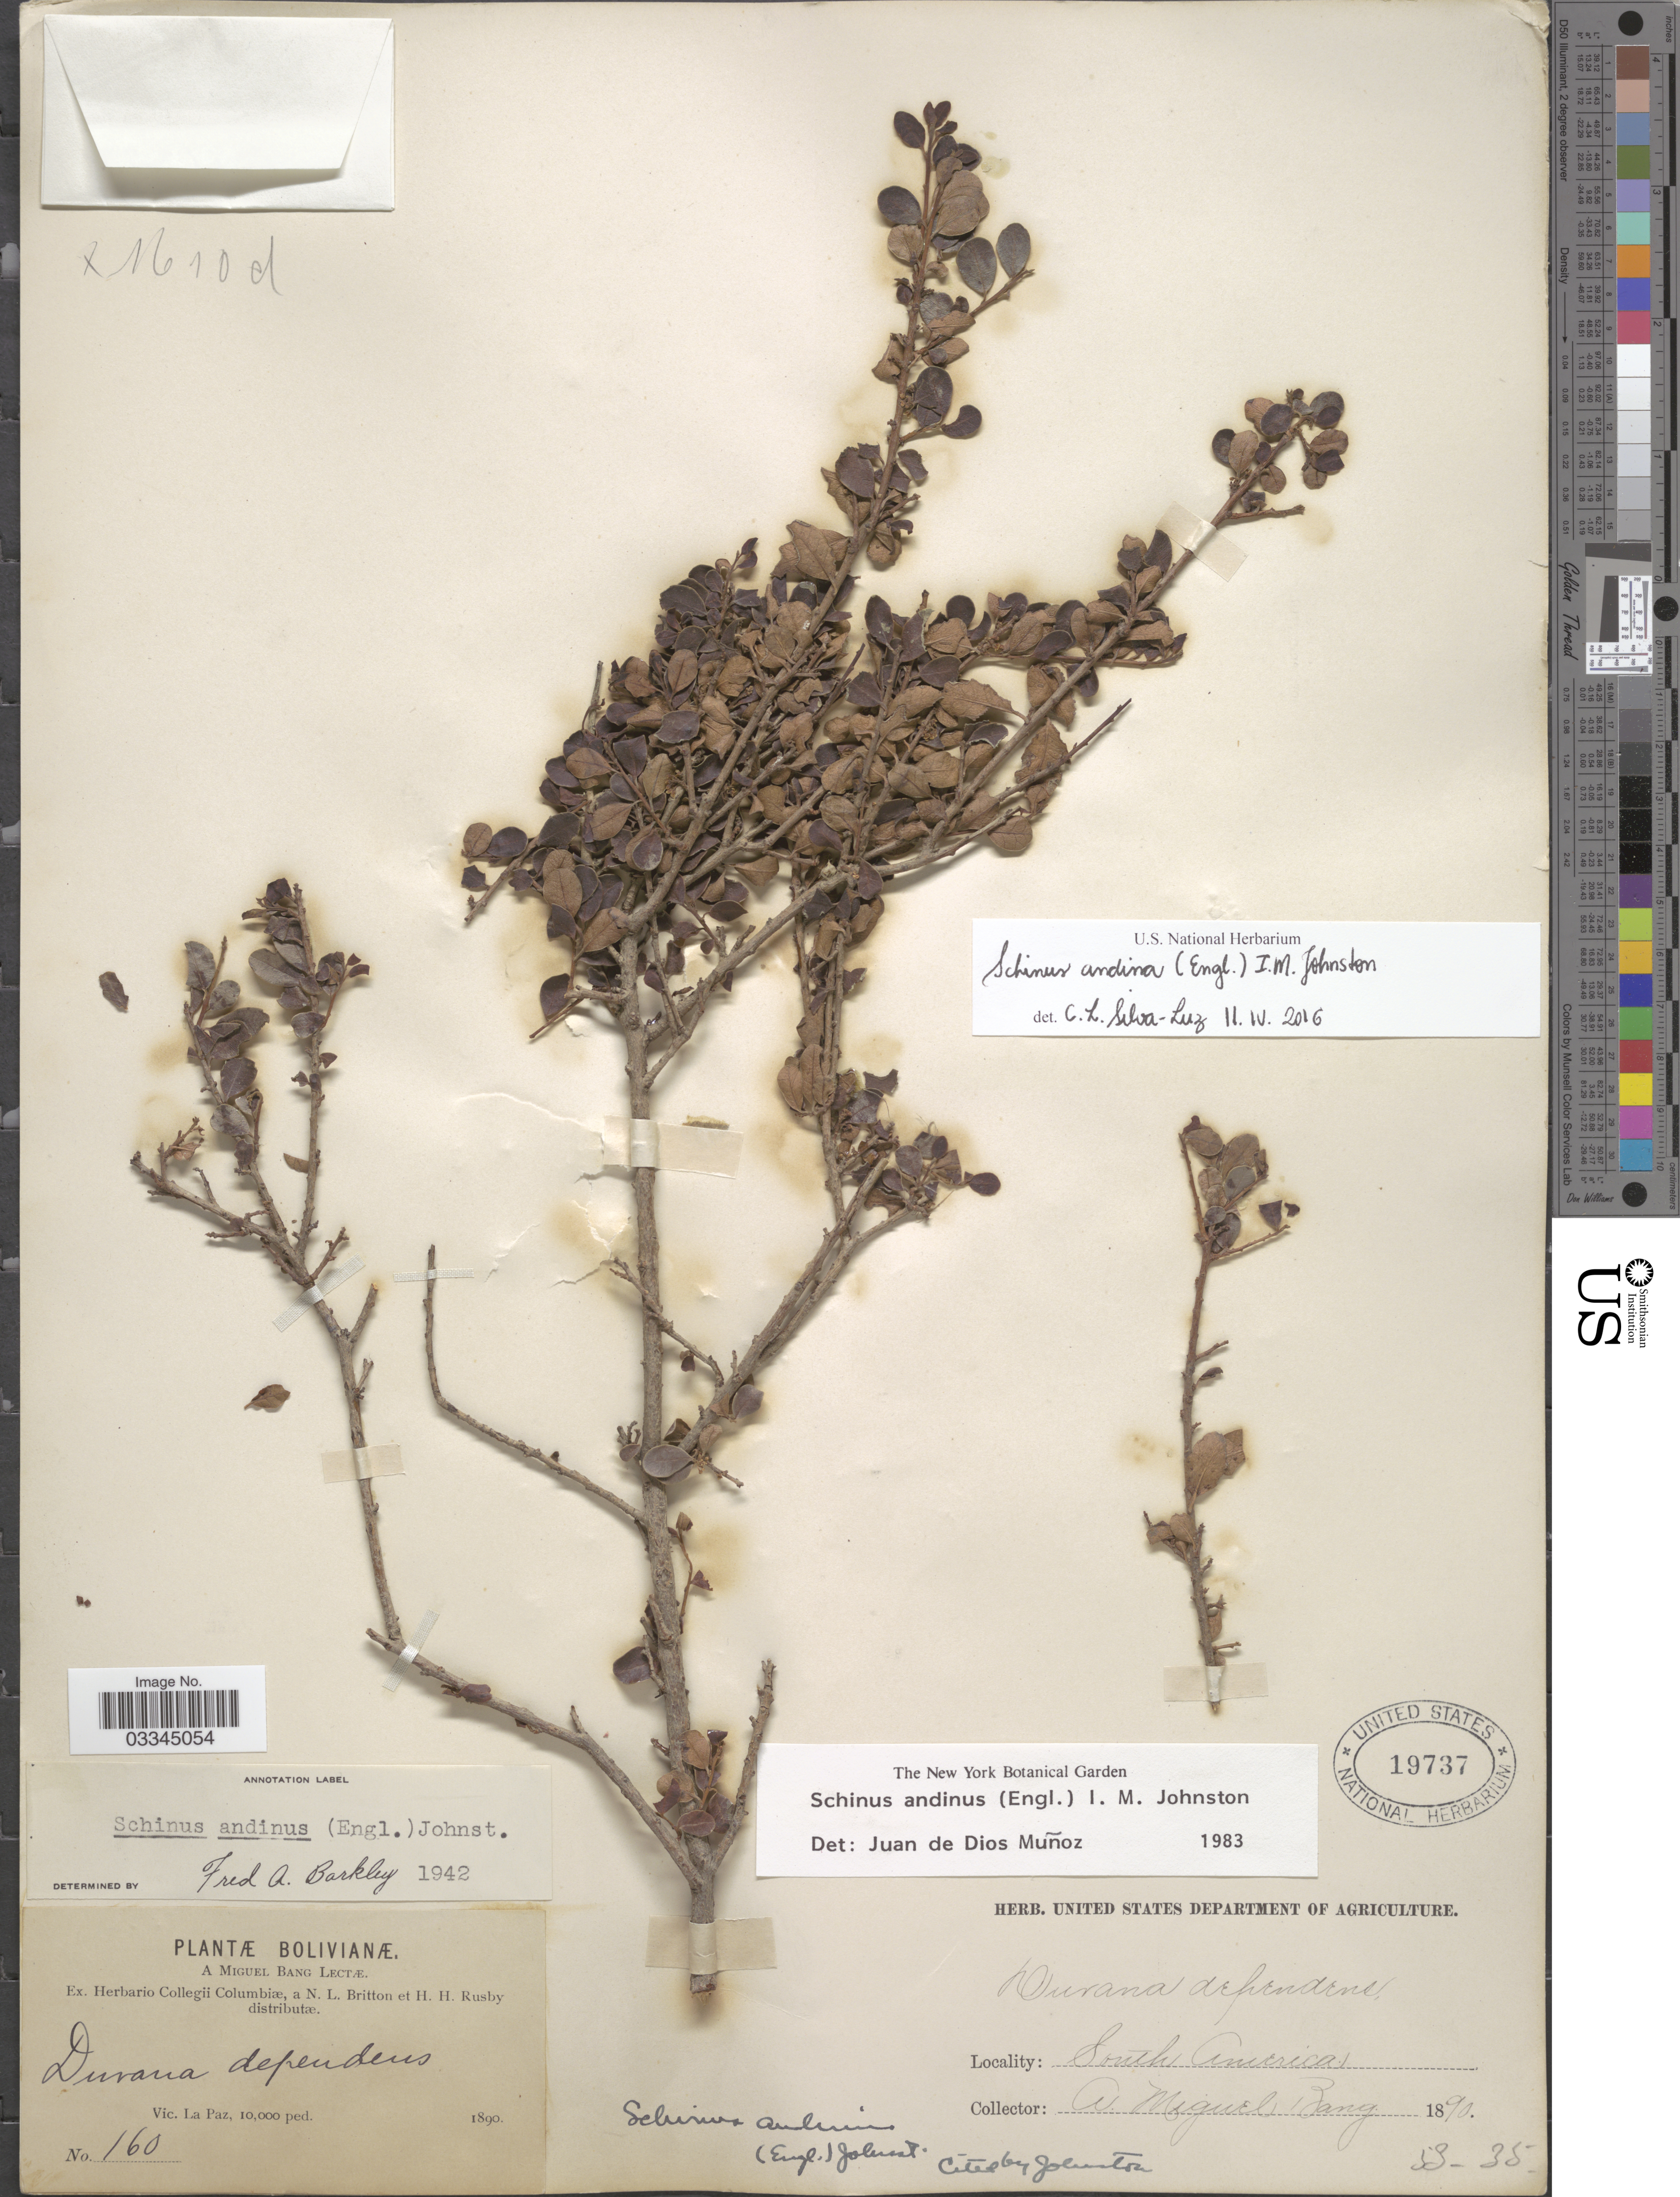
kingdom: Plantae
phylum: Tracheophyta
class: Magnoliopsida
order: Sapindales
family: Anacardiaceae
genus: Schinus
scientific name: Schinus subtridentata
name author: (Kuntze) Silva-Luz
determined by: Mitchell, J. D.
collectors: M. Bang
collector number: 160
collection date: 1890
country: Bolivia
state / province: La Paz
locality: Vic. La Paz.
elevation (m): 3048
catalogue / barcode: US 19737